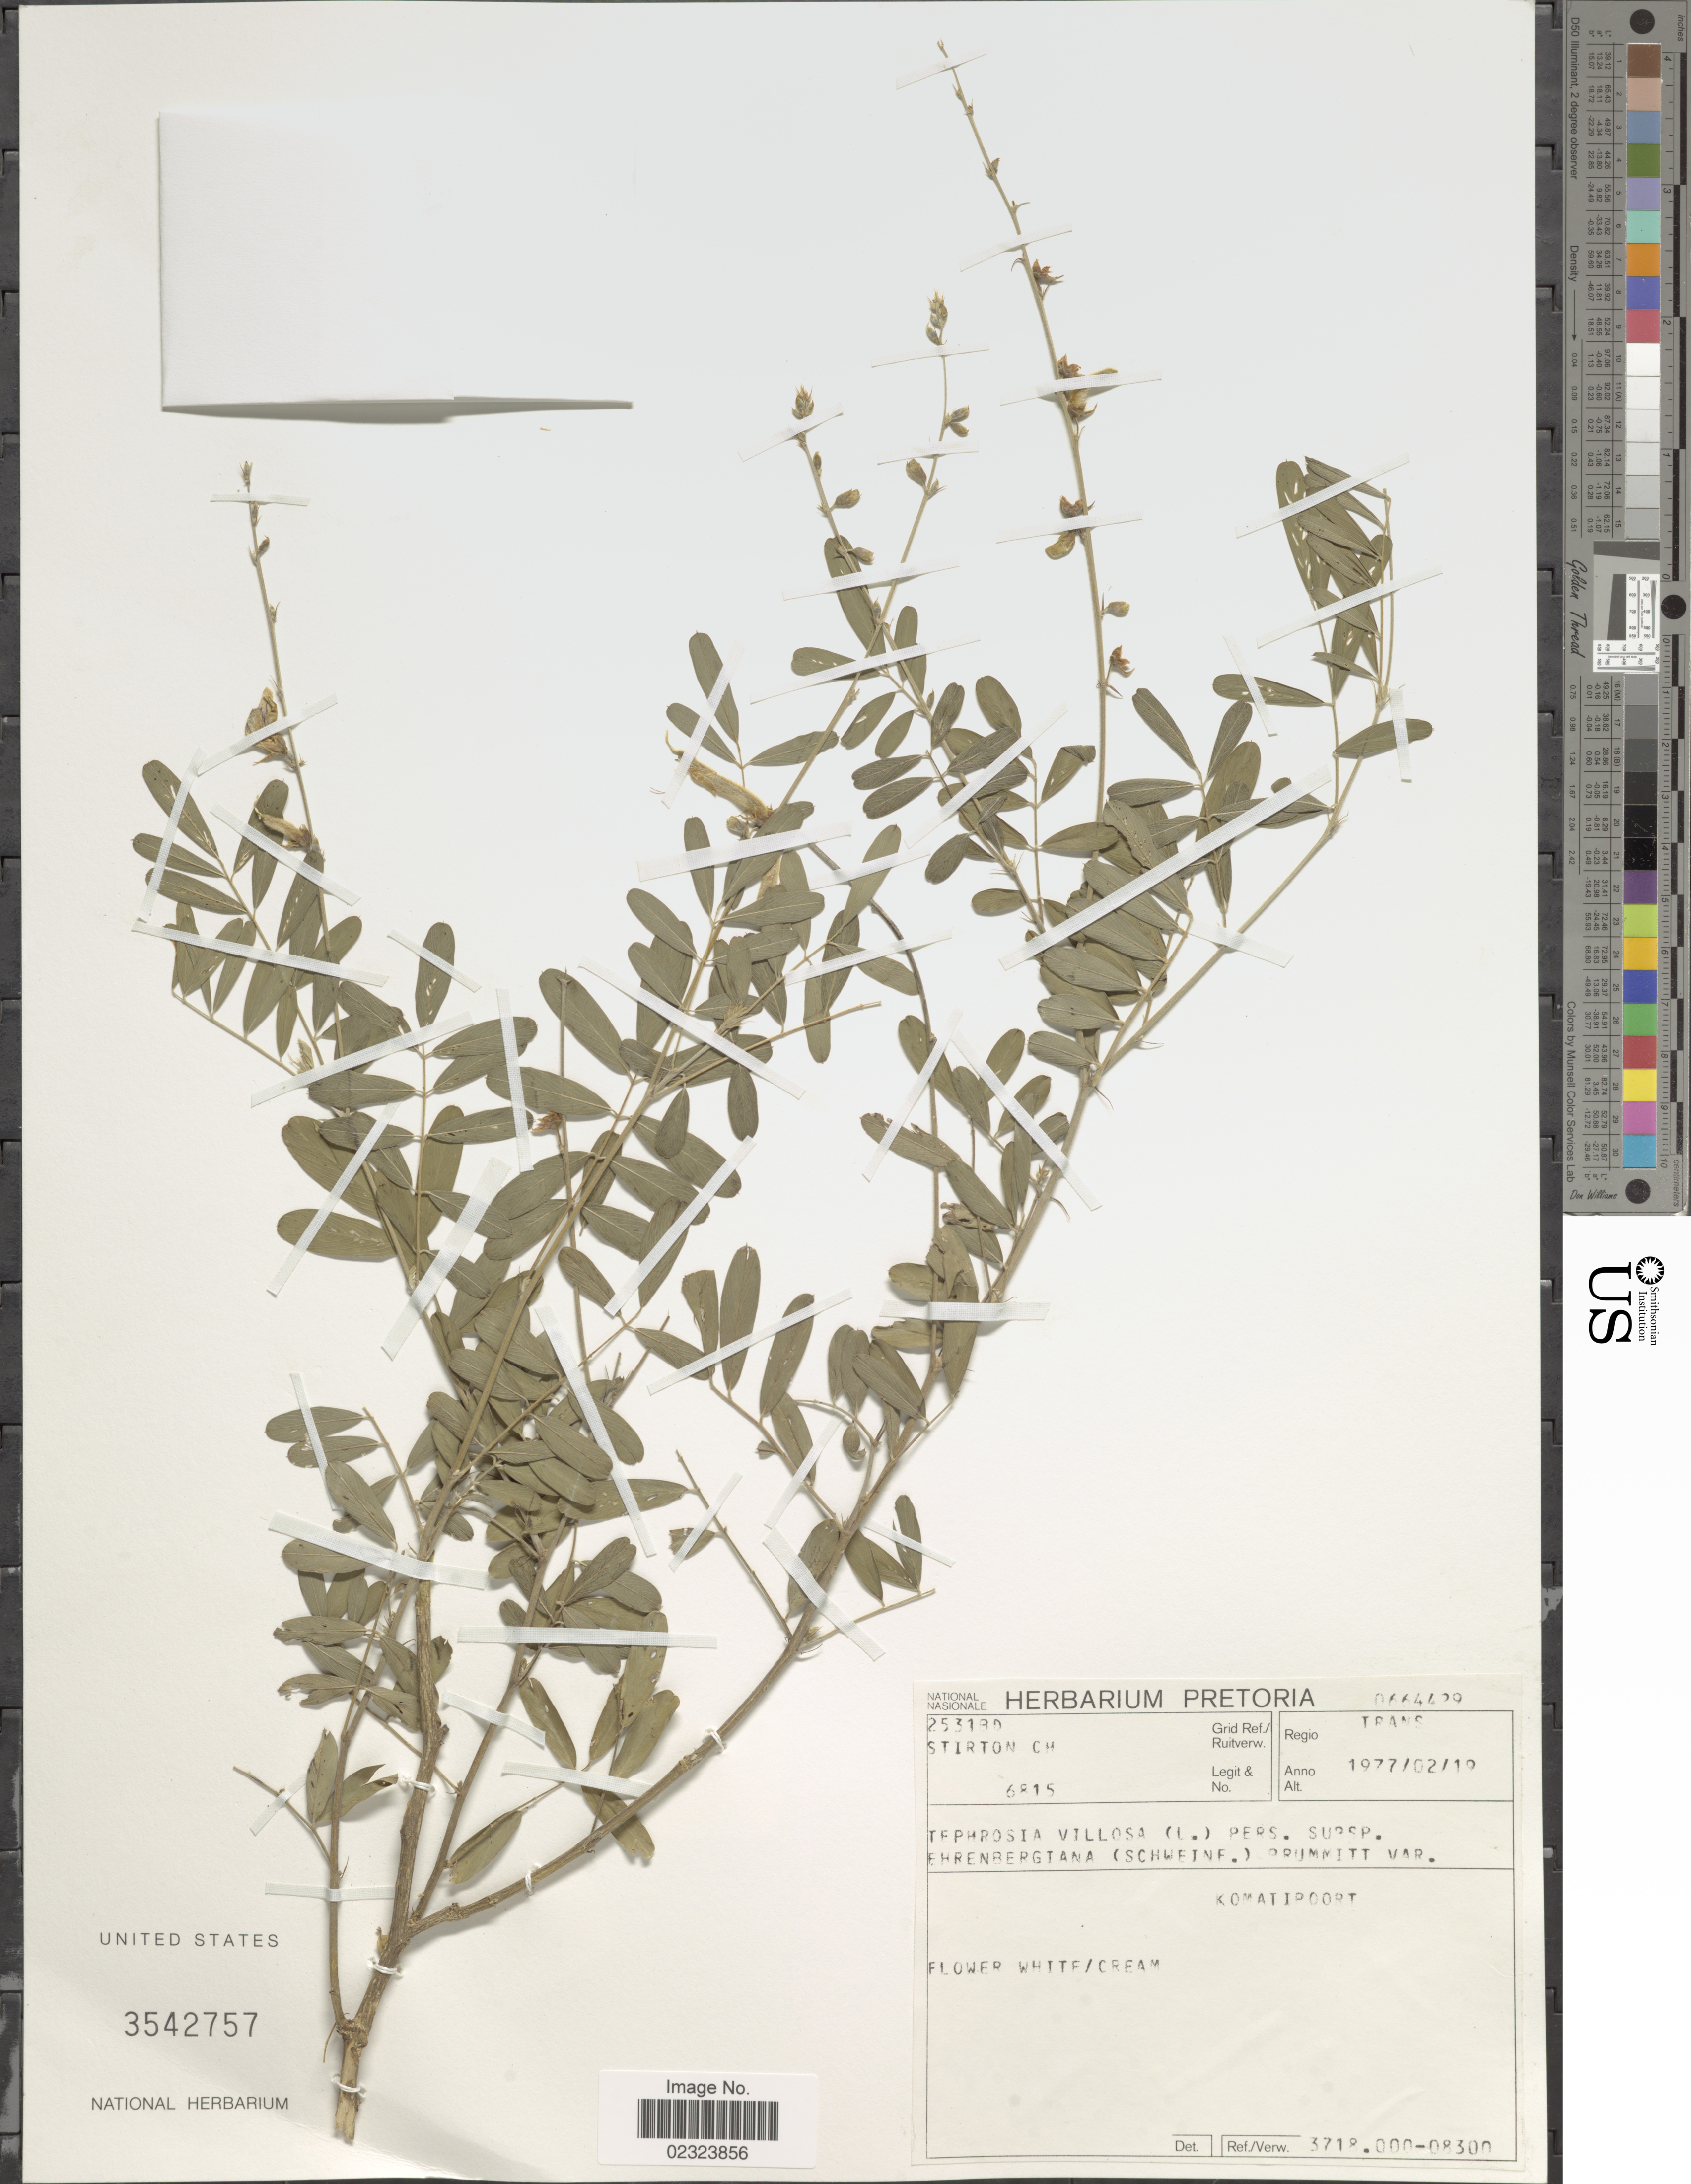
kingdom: Plantae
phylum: Tracheophyta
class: Magnoliopsida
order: Fabales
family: Fabaceae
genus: Tephrosia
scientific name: Tephrosia villosa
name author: Pers.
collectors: C. H. Stirton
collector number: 6815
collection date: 1977-02-19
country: South Africa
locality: Regio Trans. Komatipoort.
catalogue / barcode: US 3542757